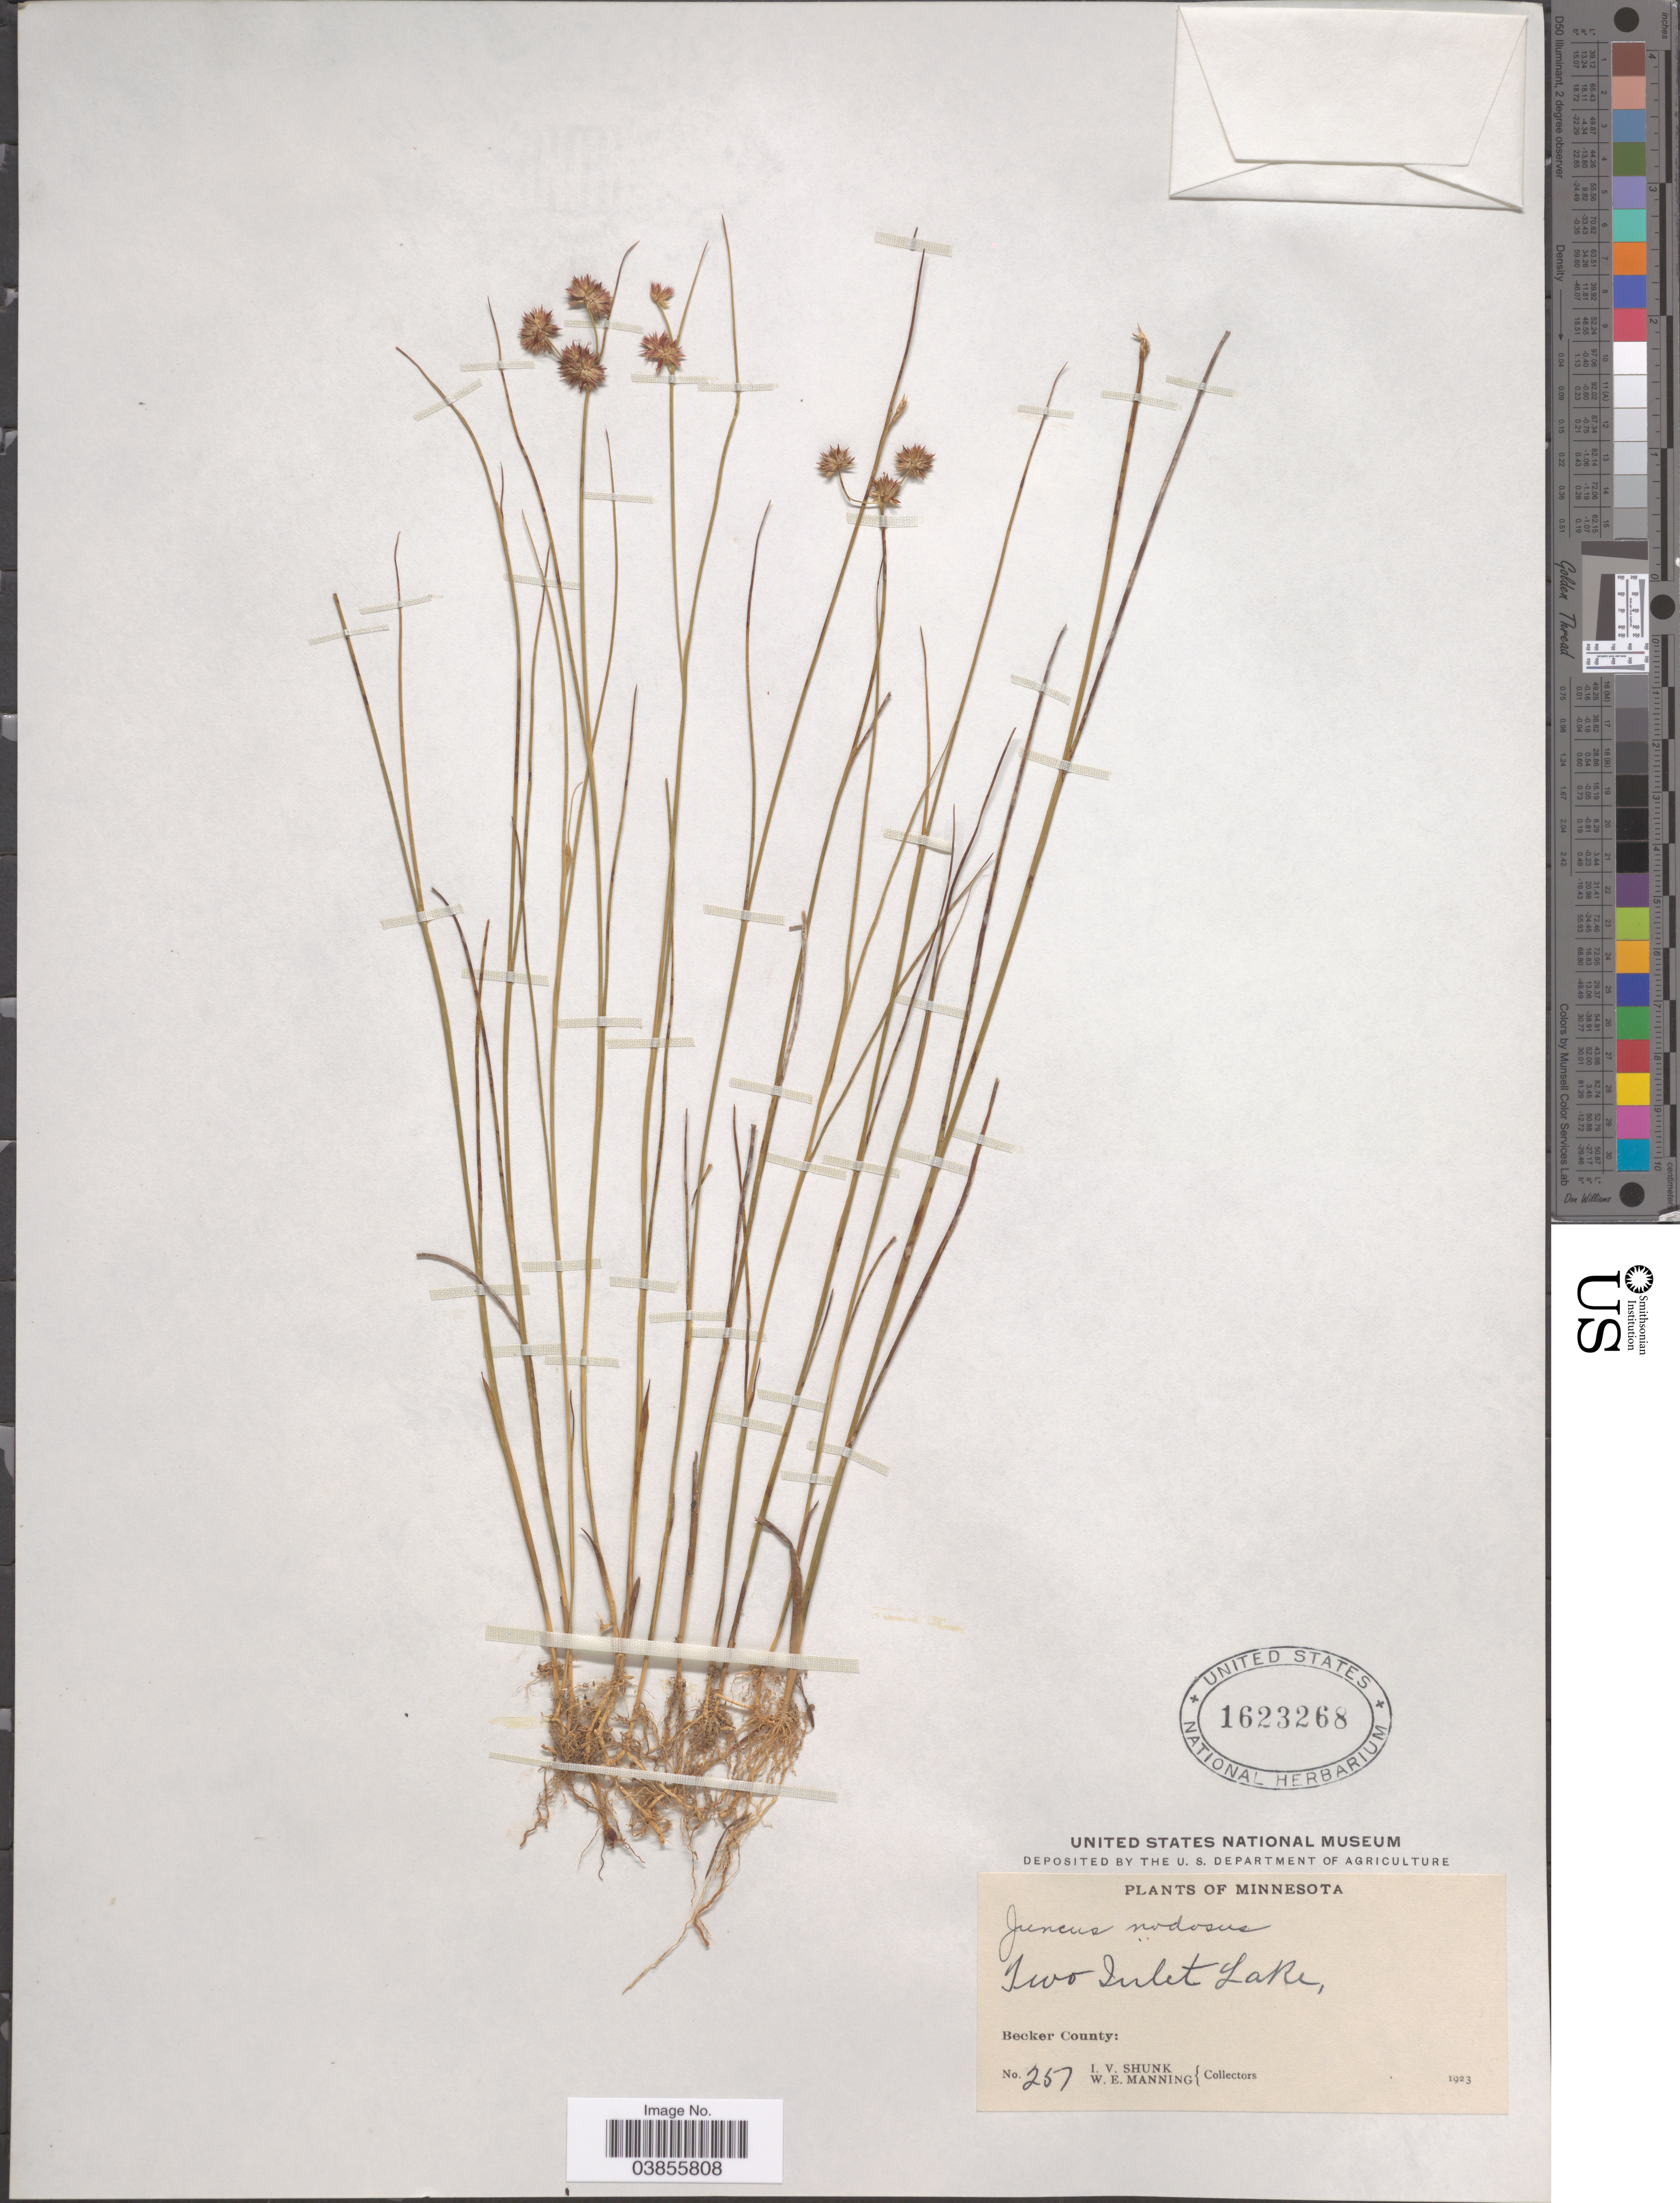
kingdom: Plantae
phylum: Tracheophyta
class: Liliopsida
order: Poales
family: Juncaceae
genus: Juncus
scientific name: Juncus nodosus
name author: L.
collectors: I. Shunk & W. Manning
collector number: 257*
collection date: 1923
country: United States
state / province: Minnesota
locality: Two Inlet Lake, Becker County.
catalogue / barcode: US 1623268